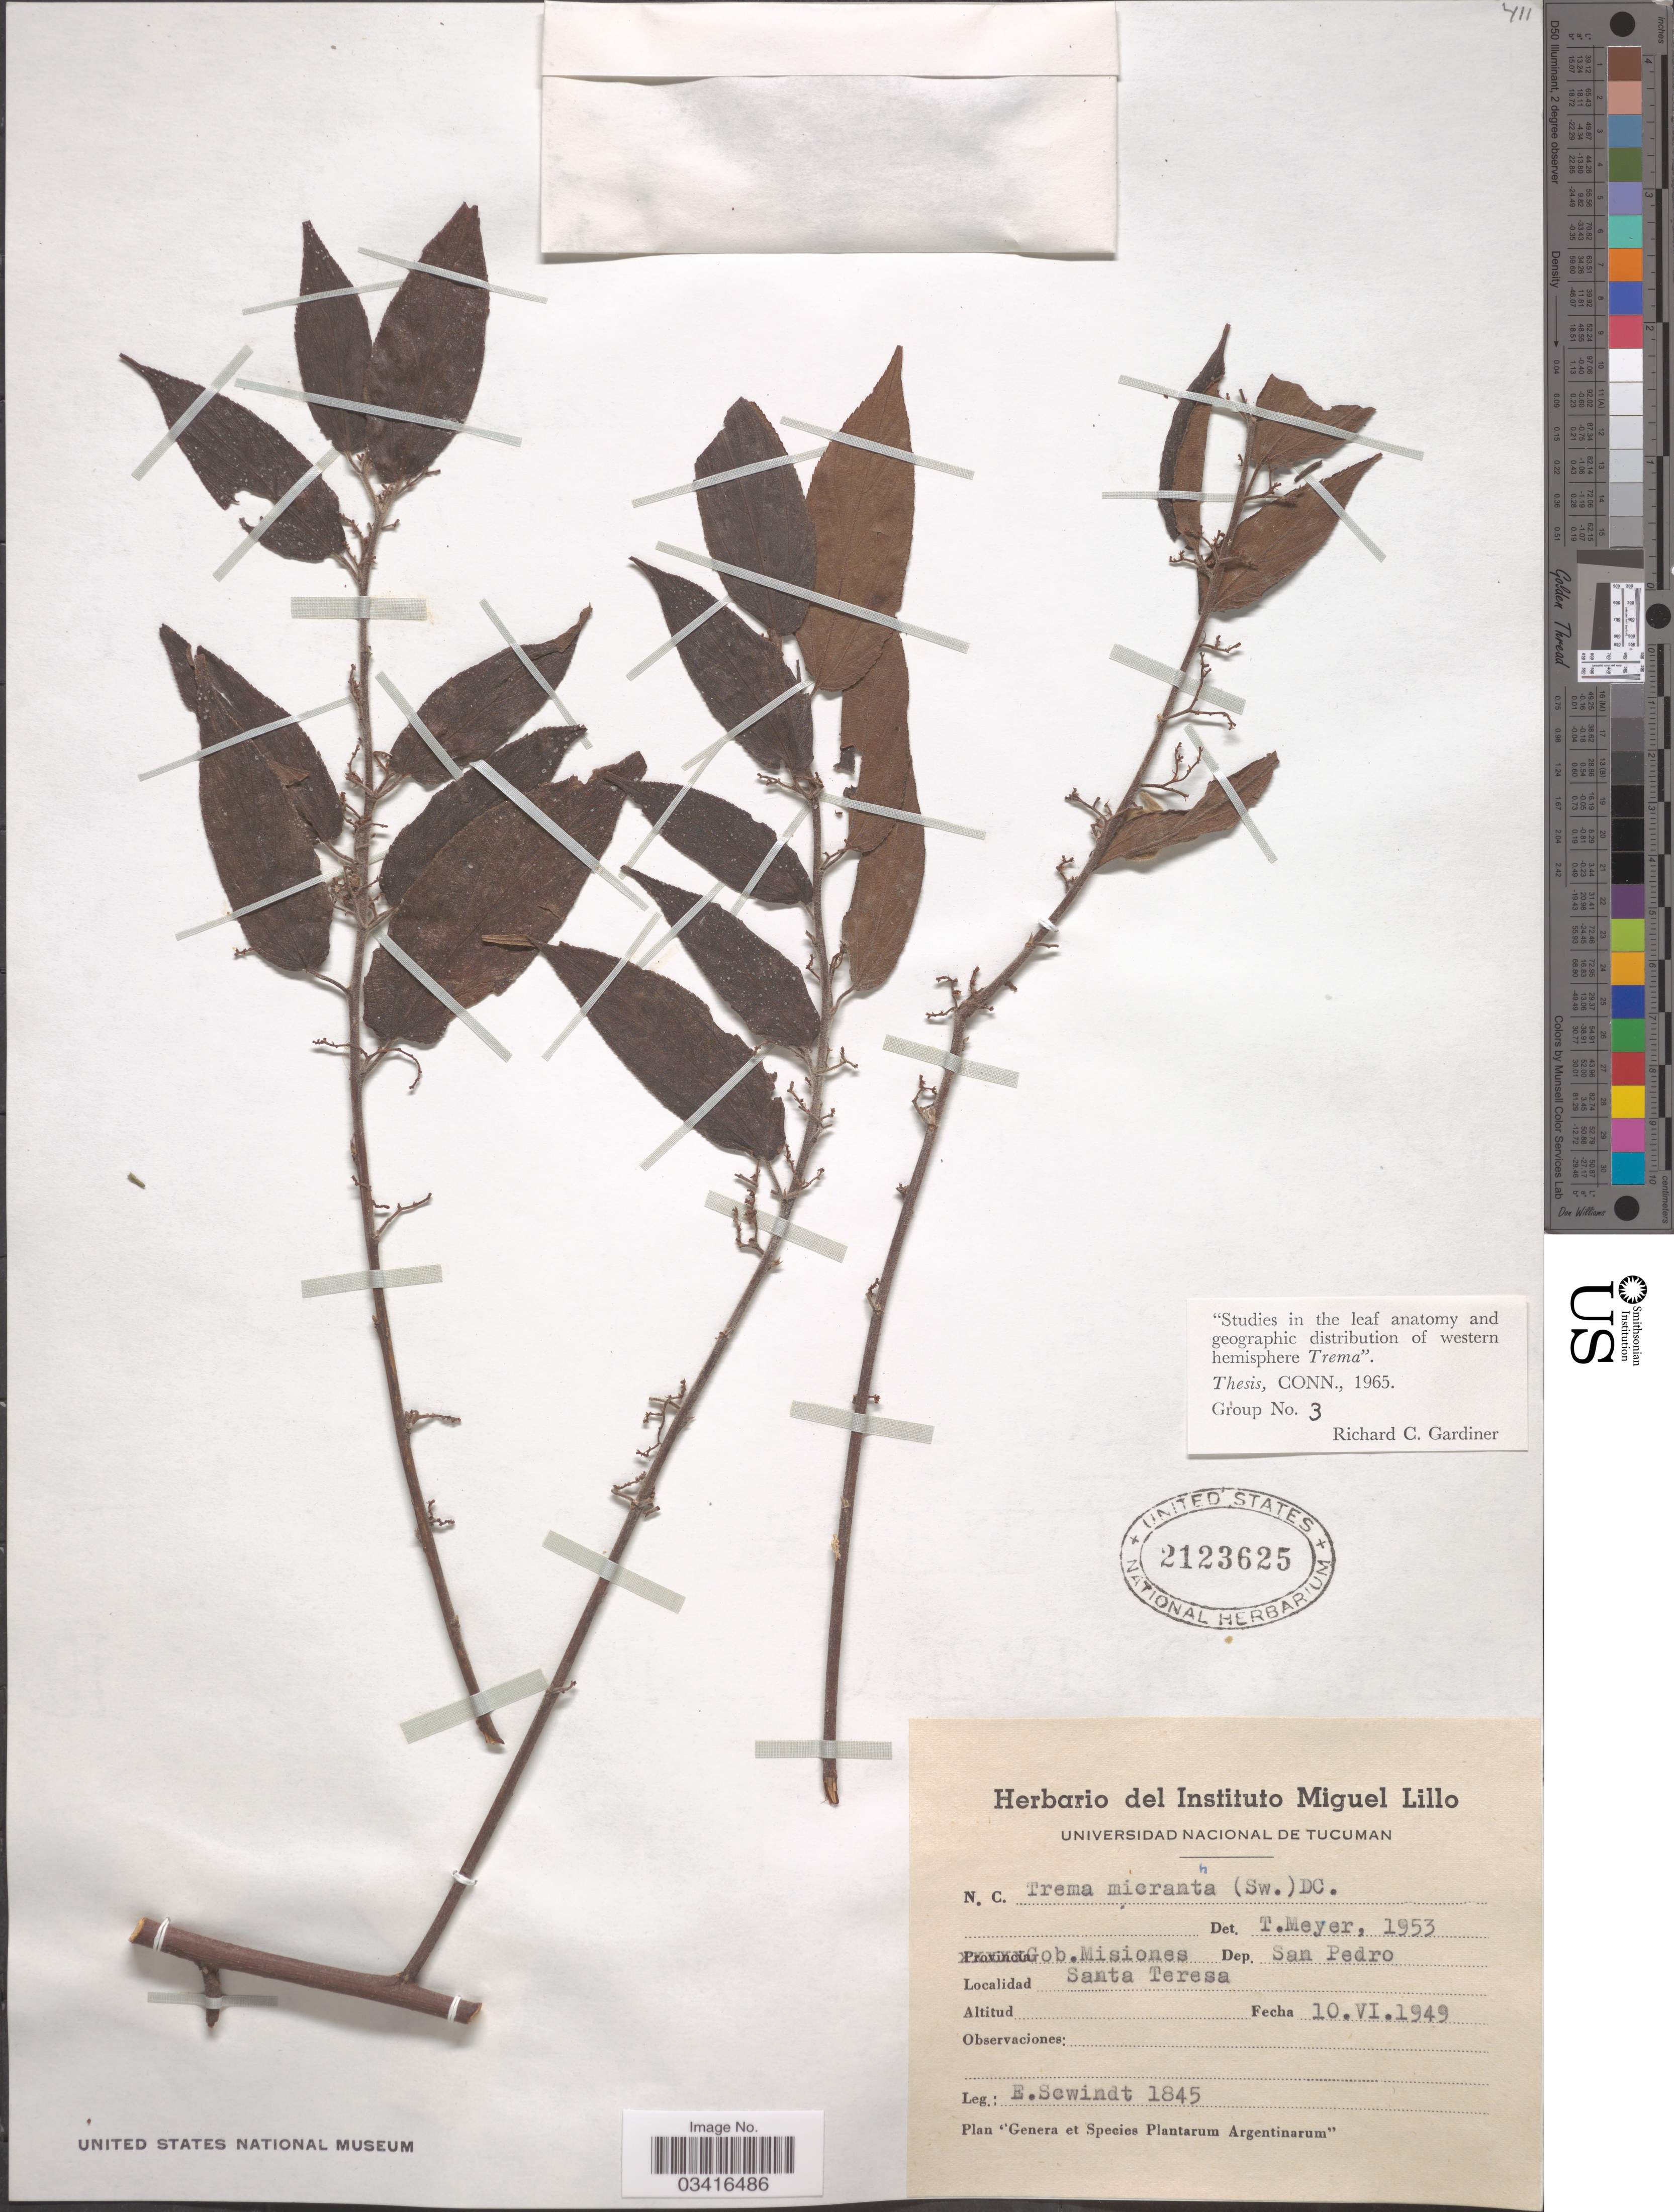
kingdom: Plantae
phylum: Tracheophyta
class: Magnoliopsida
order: Rosales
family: Cannabaceae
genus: Trema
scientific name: Trema micranthum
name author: (L.) Blume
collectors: E. Scwindt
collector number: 1845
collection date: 1949-06-10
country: Argentina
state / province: Misiones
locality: Gob. Misiones. Dep. San Pedro. Santa Teresa.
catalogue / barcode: US 2123625